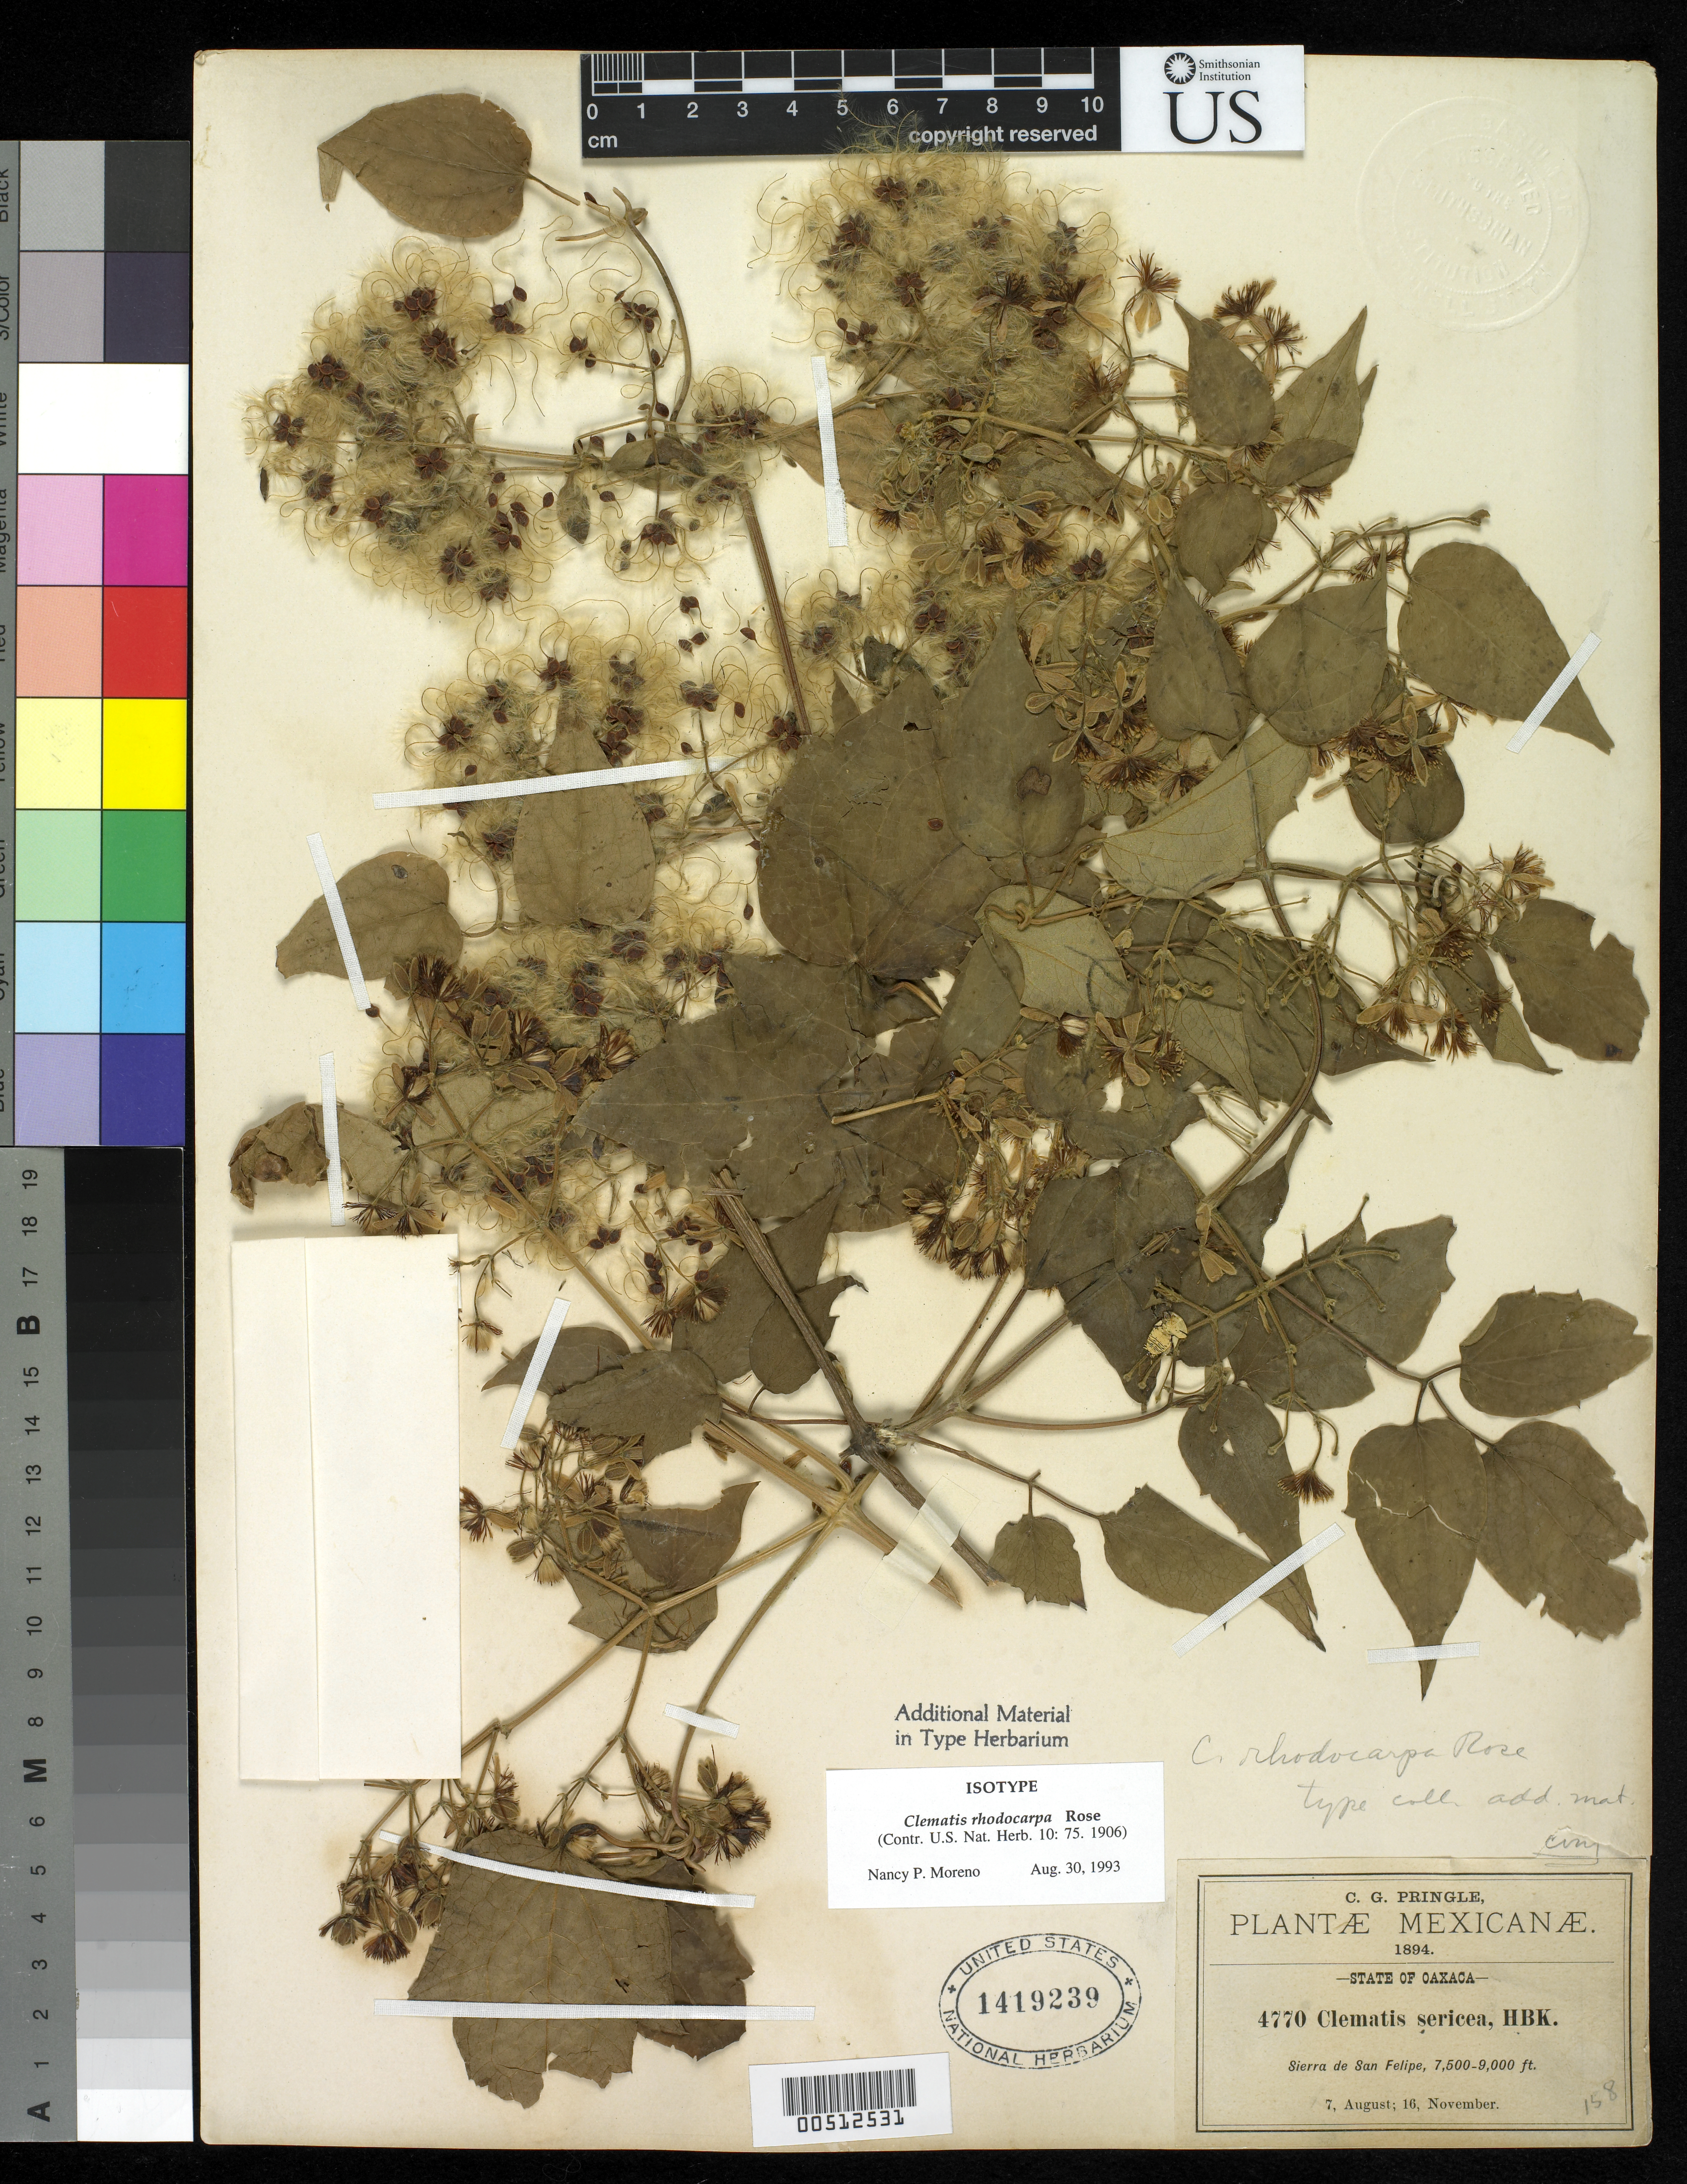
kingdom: Plantae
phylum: Tracheophyta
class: Magnoliopsida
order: Ranunculales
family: Ranunculaceae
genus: Clematis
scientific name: Clematis rhodocarpa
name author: Rose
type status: Isotype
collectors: C. G. Pringle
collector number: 4770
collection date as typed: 07 Aug 1894 and 16 Nov 1894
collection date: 1894-08-07,1894-11-16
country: Mexico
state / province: Oaxaca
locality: Sierra de San Felipe.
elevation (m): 2286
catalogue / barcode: US 1419239